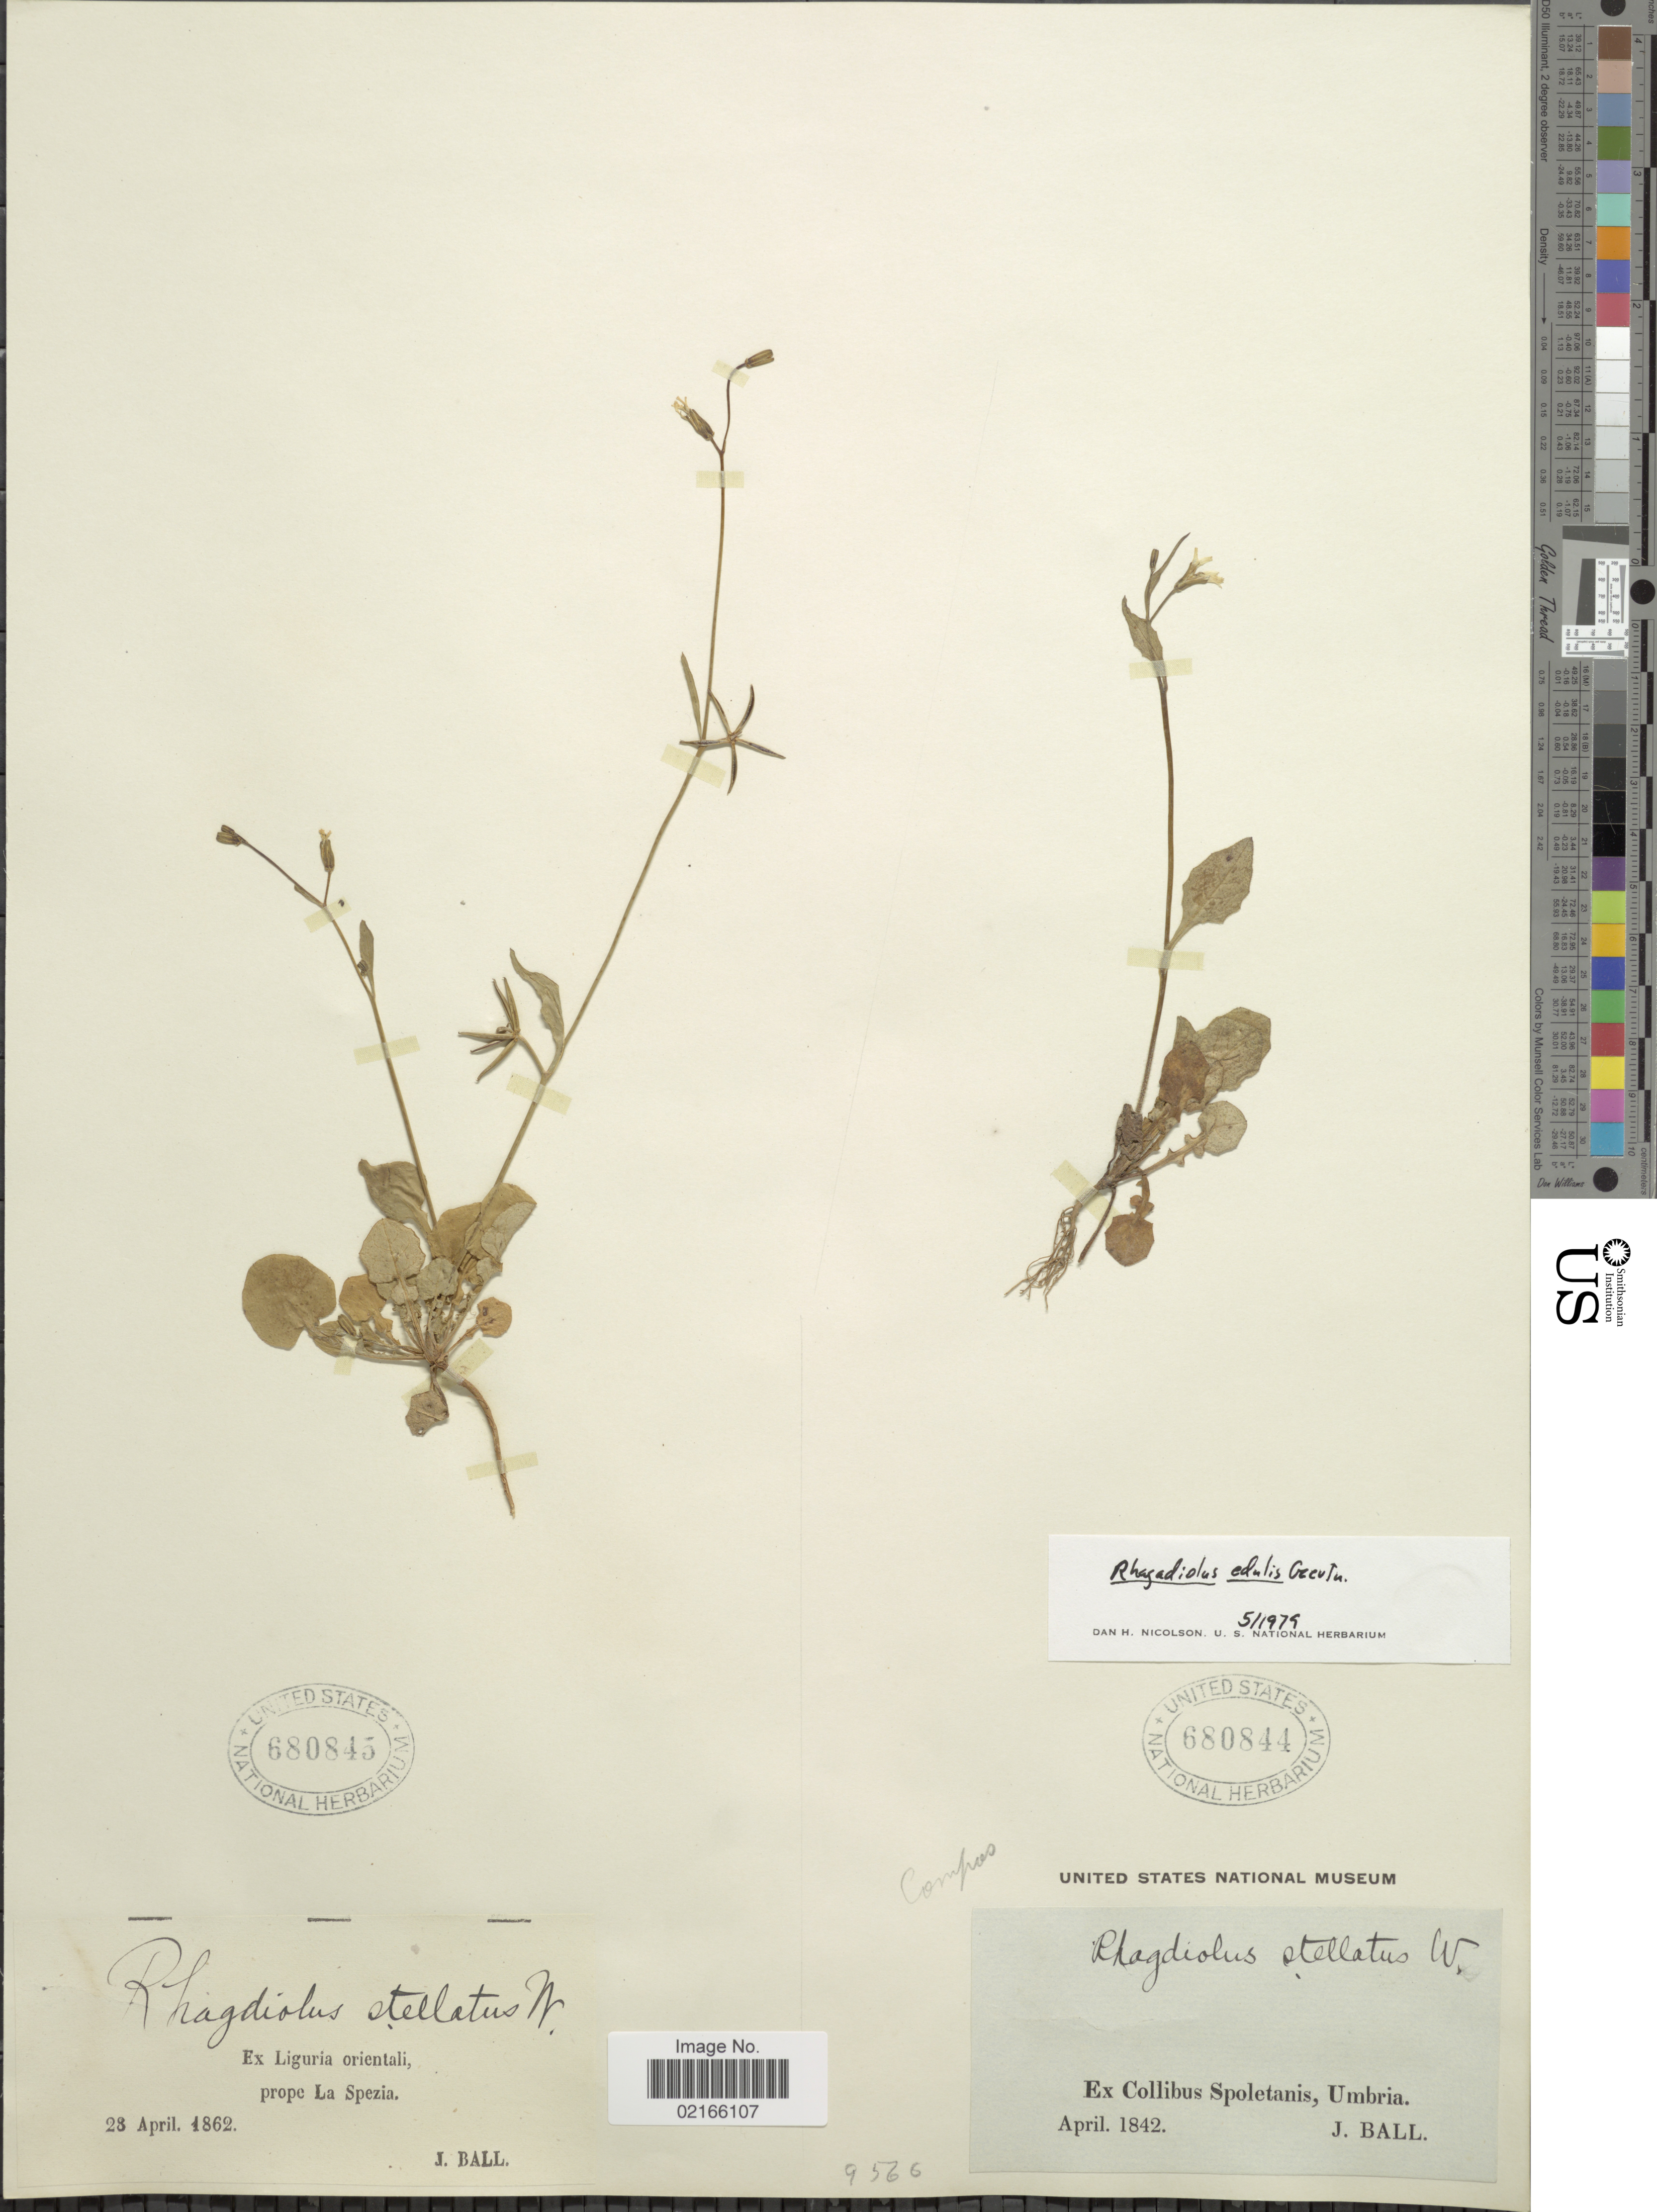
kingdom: Plantae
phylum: Tracheophyta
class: Magnoliopsida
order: Asterales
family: Asteraceae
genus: Rhagadiolus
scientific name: Rhagadiolus edulis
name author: Gaertn.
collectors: J. Ball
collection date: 1862-04-23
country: Italy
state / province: Liguria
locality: Ex Liguria orientali, prope La Spezia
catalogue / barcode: US 680845-2